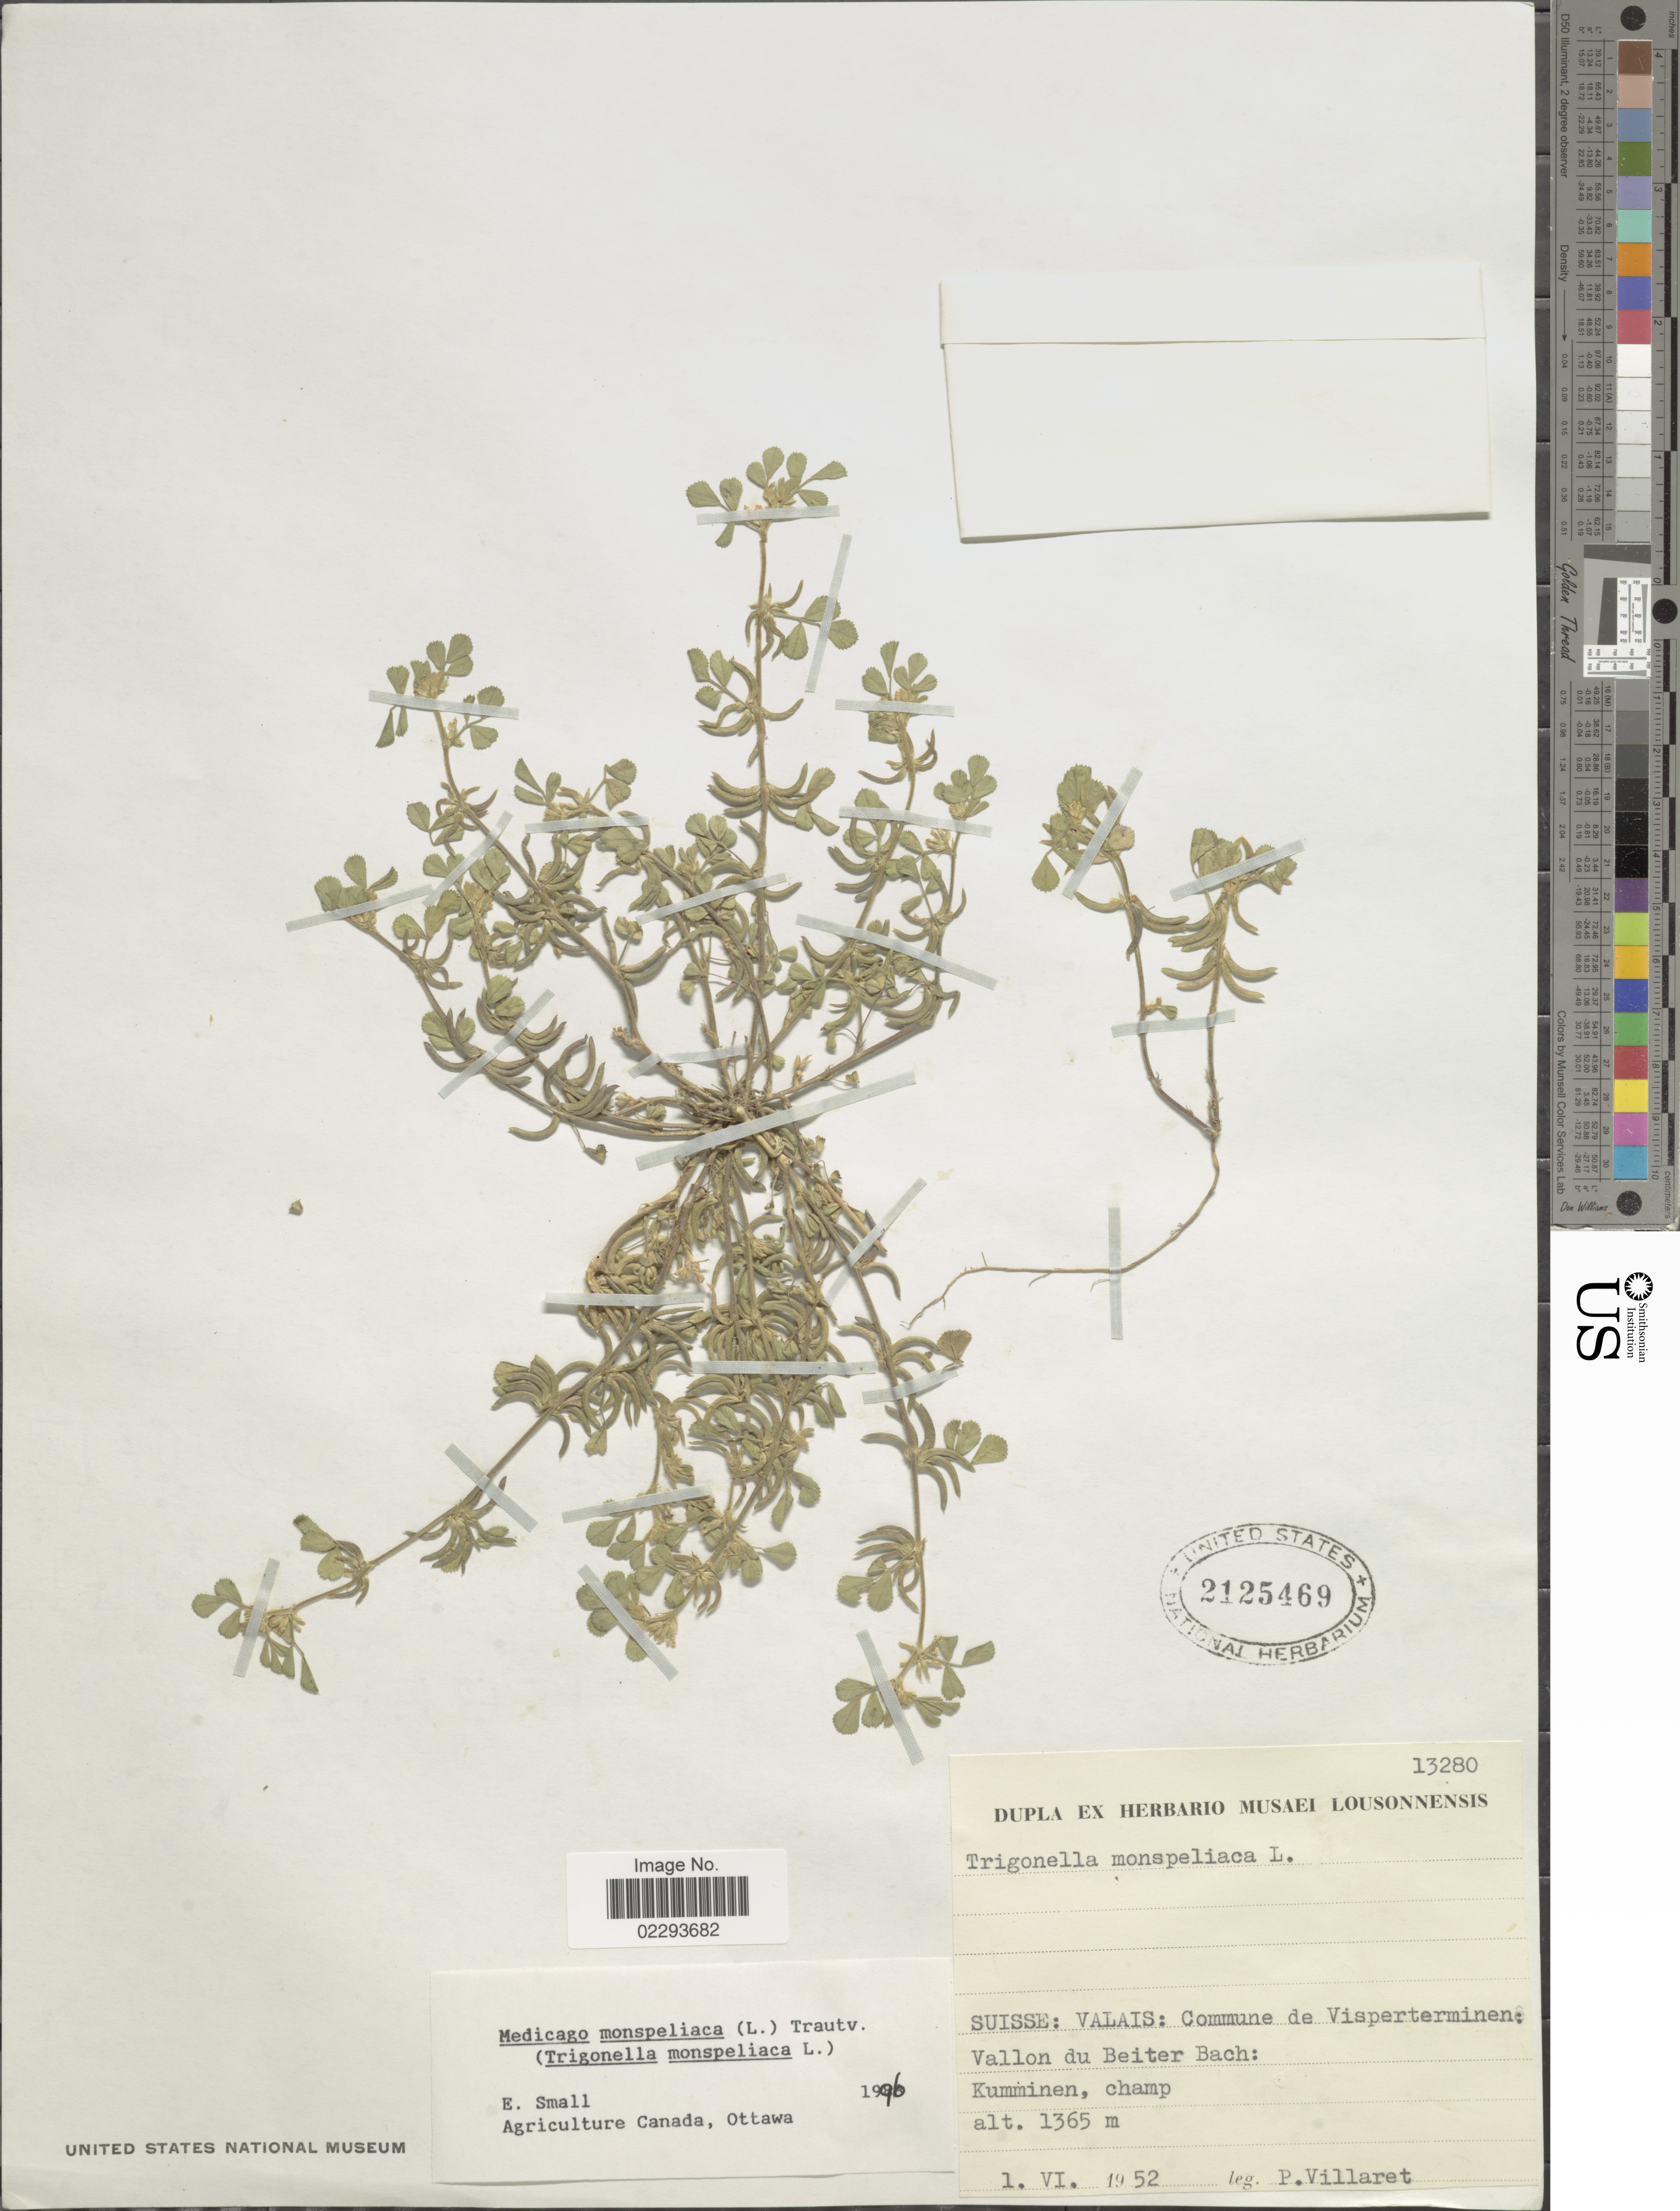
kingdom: Plantae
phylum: Tracheophyta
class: Magnoliopsida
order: Fabales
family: Fabaceae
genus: Medicago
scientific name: Medicago monspeliaca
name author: (L.) Trautv.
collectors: P. Villaret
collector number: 13280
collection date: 1952-06-01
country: Switzerland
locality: Suisse: Valais: Commune de Visperterminen: Vallon du Beiter Bach: Kumminen, champ.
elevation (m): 1365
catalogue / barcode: US 2125469